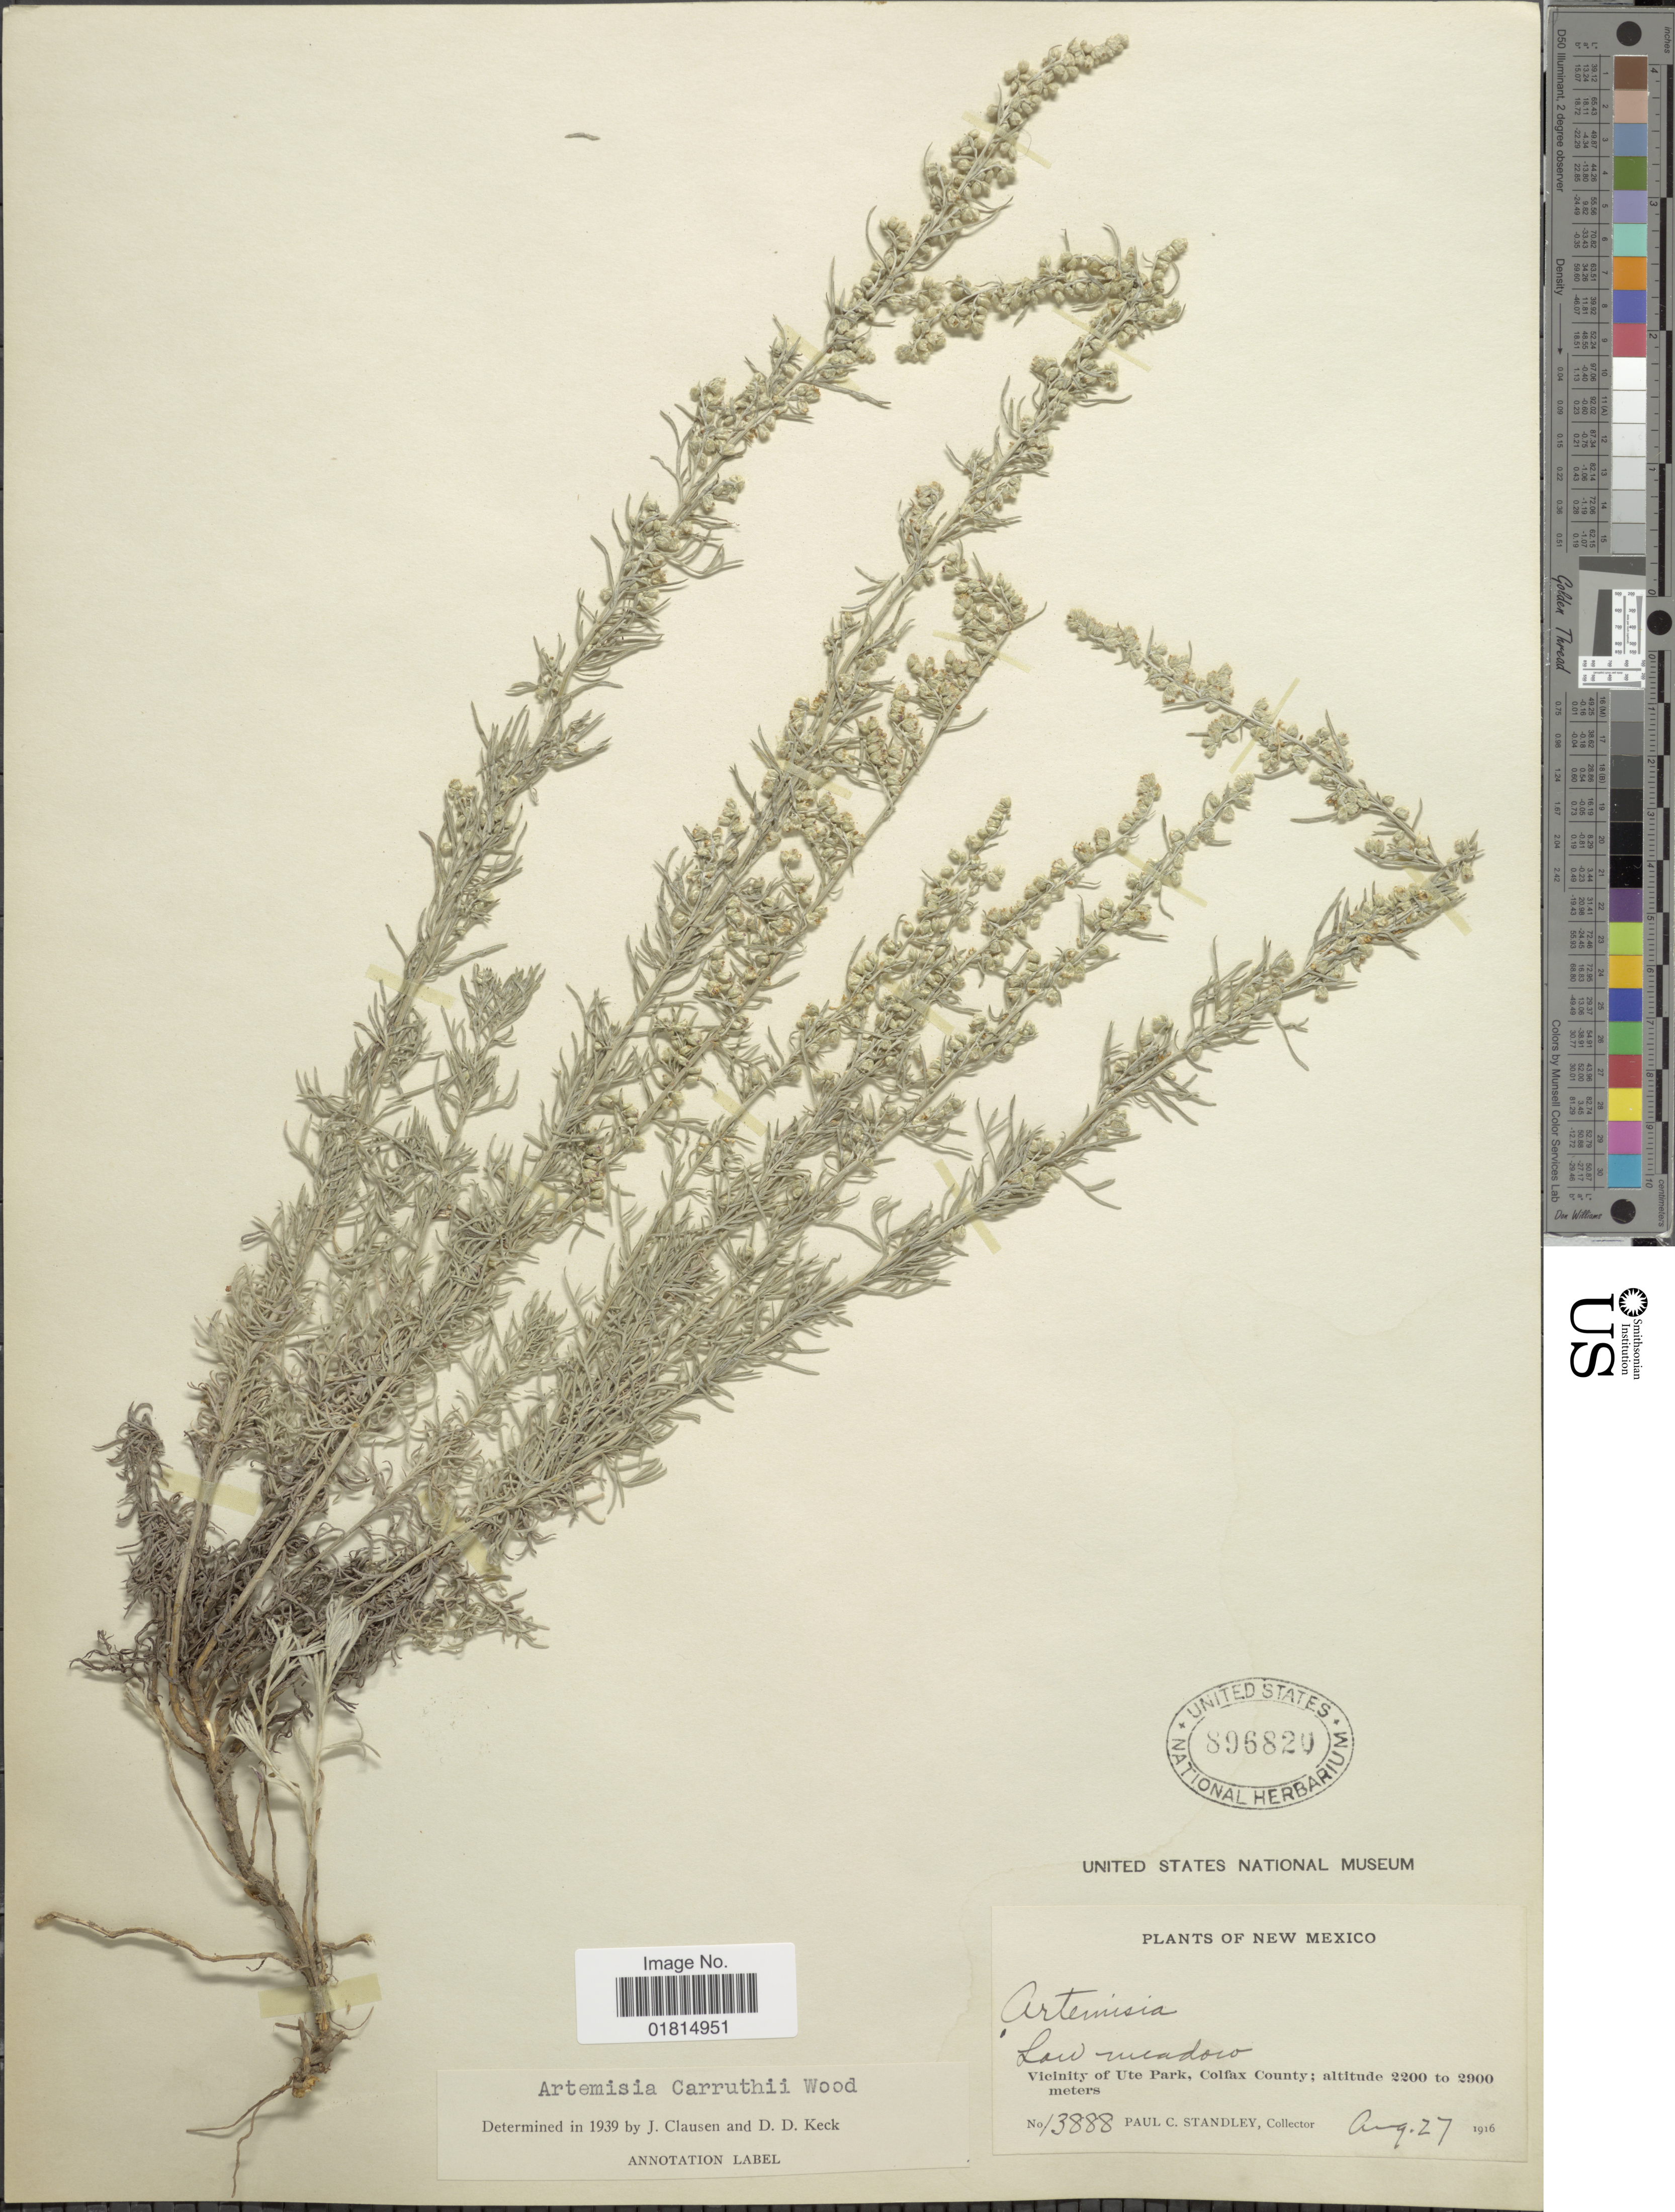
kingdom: Plantae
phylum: Tracheophyta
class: Magnoliopsida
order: Asterales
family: Asteraceae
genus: Artemisia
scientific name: Artemisia carruthii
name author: Alph. Wood ex Carruth.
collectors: P. C. Standley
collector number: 13888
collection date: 1916-08-27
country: United States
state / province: New Mexico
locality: Low meadow. Vicinity of Ute Park, Colfax County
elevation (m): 2200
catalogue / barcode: US 896820